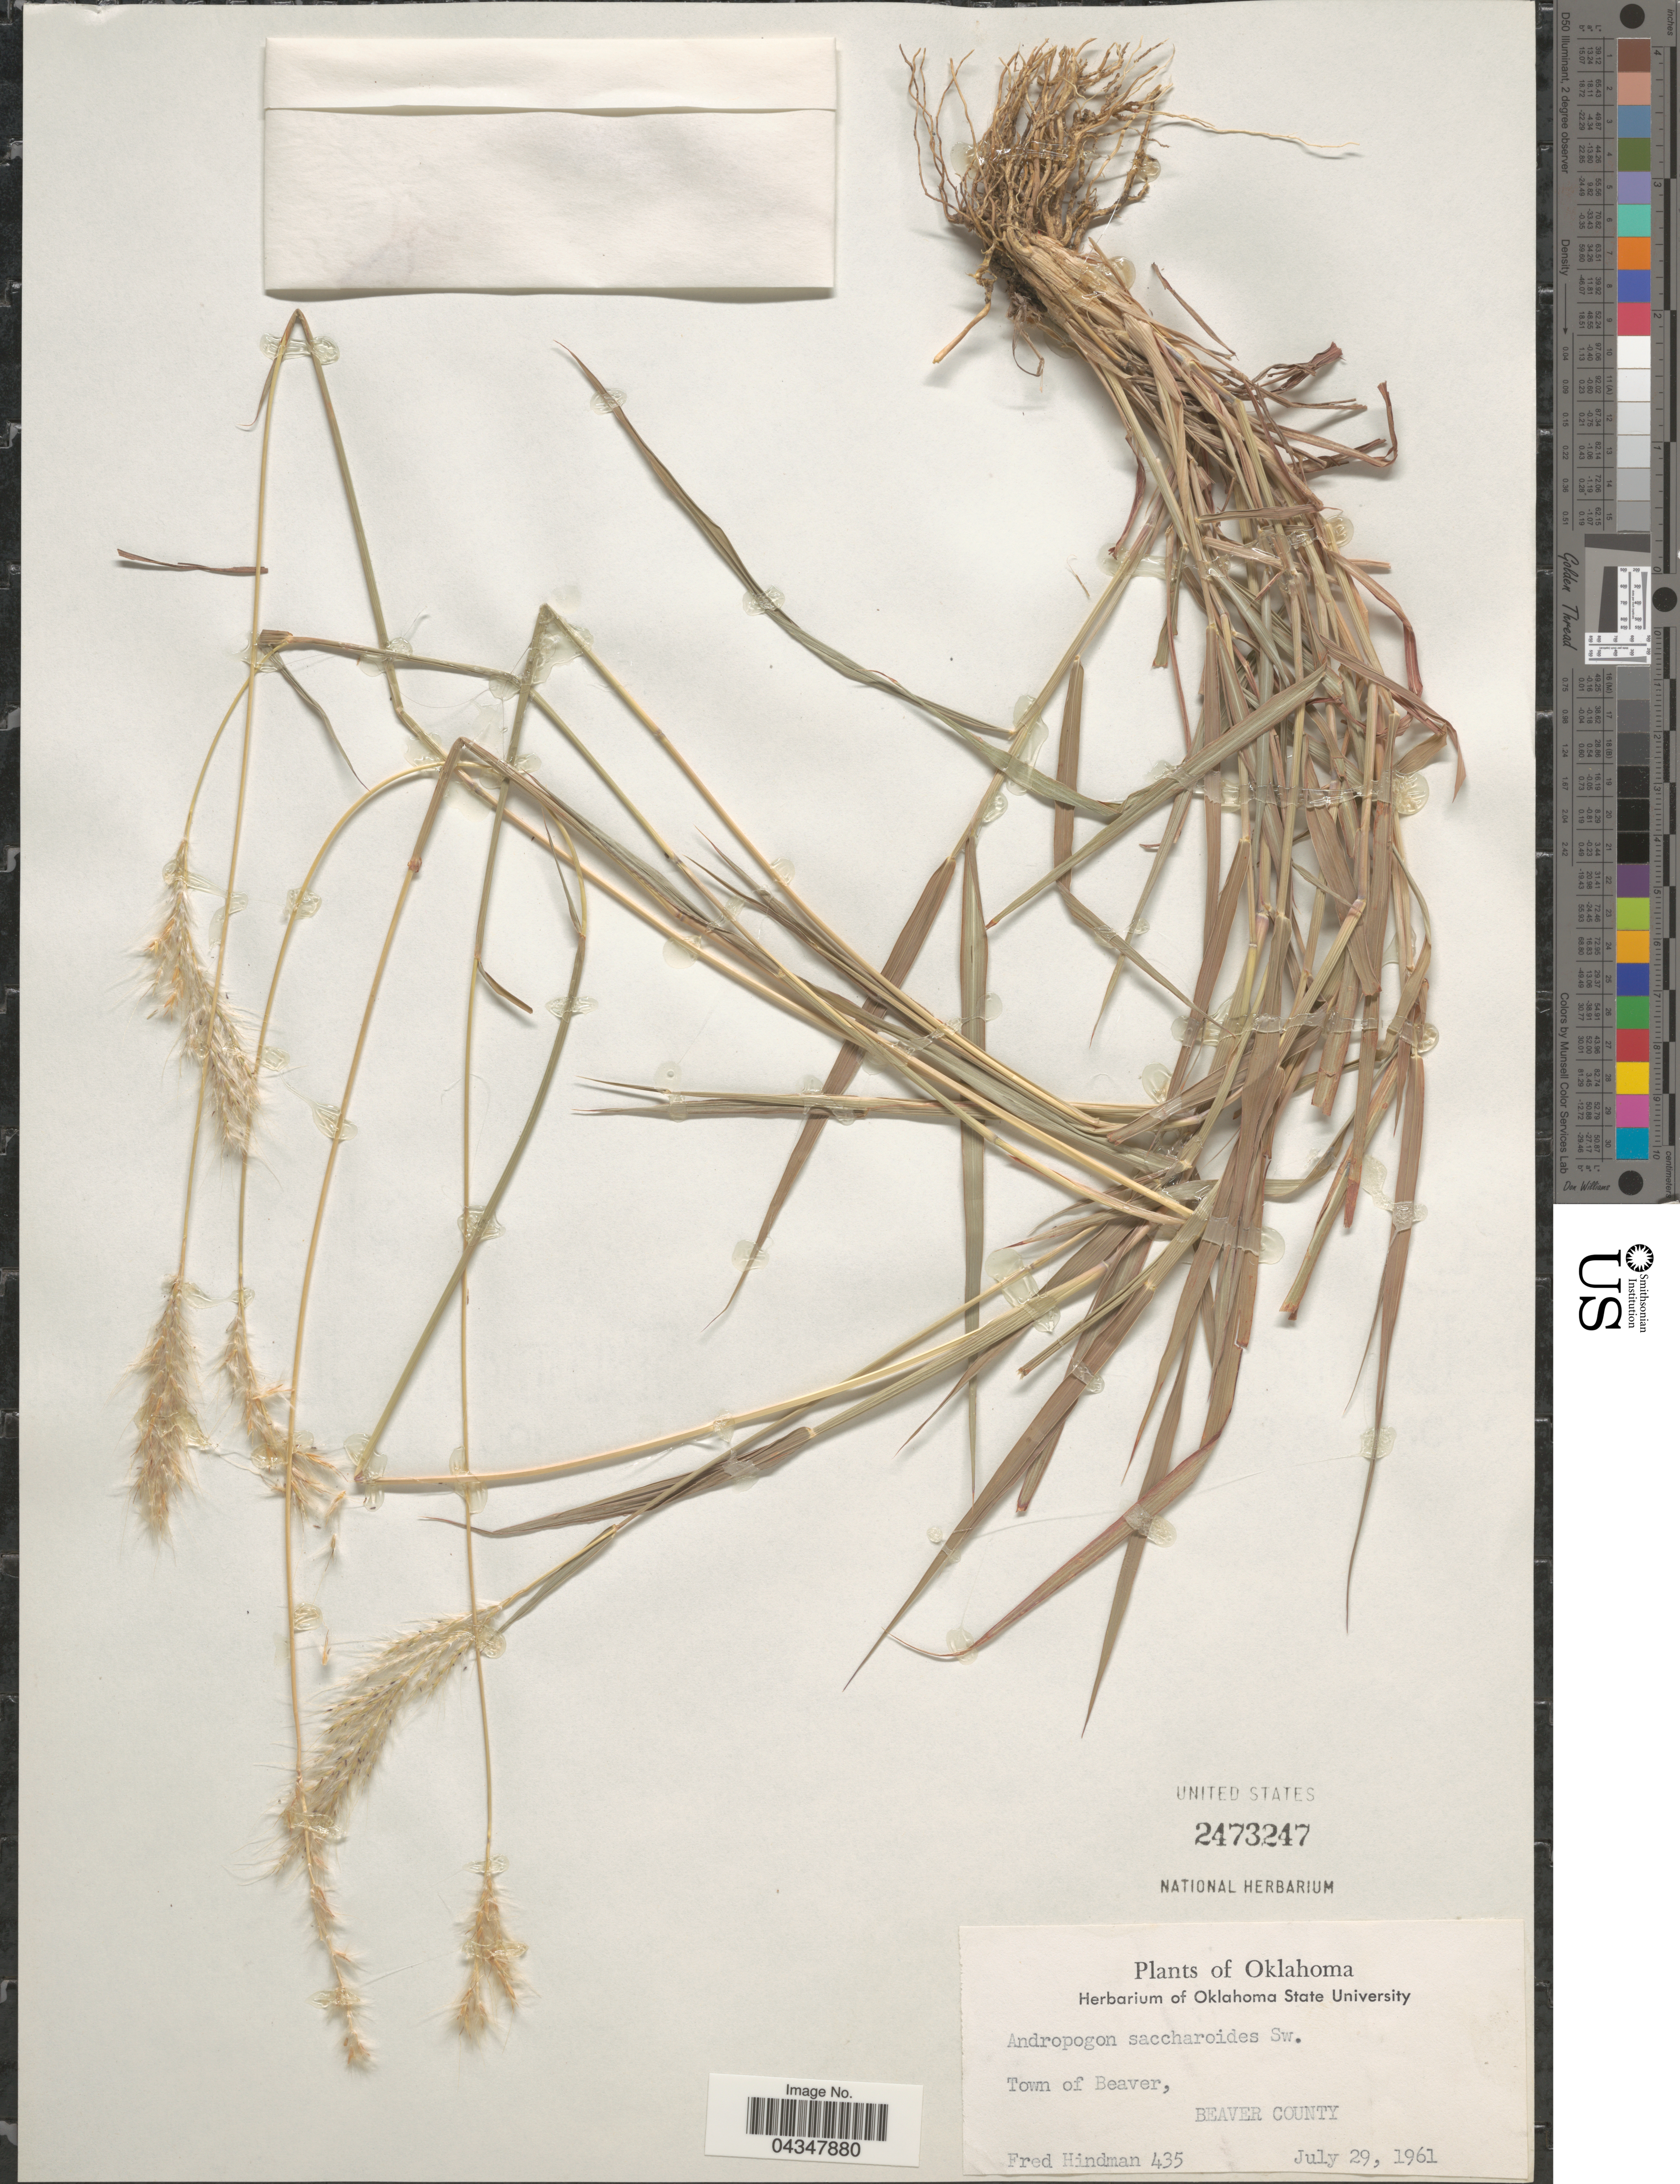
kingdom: Plantae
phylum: Tracheophyta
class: Liliopsida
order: Poales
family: Poaceae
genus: Bothriochloa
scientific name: Bothriochloa saccharoides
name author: (Sw.) Rydb.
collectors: F. Hindman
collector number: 435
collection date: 1961-07-29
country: United States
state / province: Oklahoma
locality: Town of Beaver, Beaver County.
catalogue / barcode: US 2473247